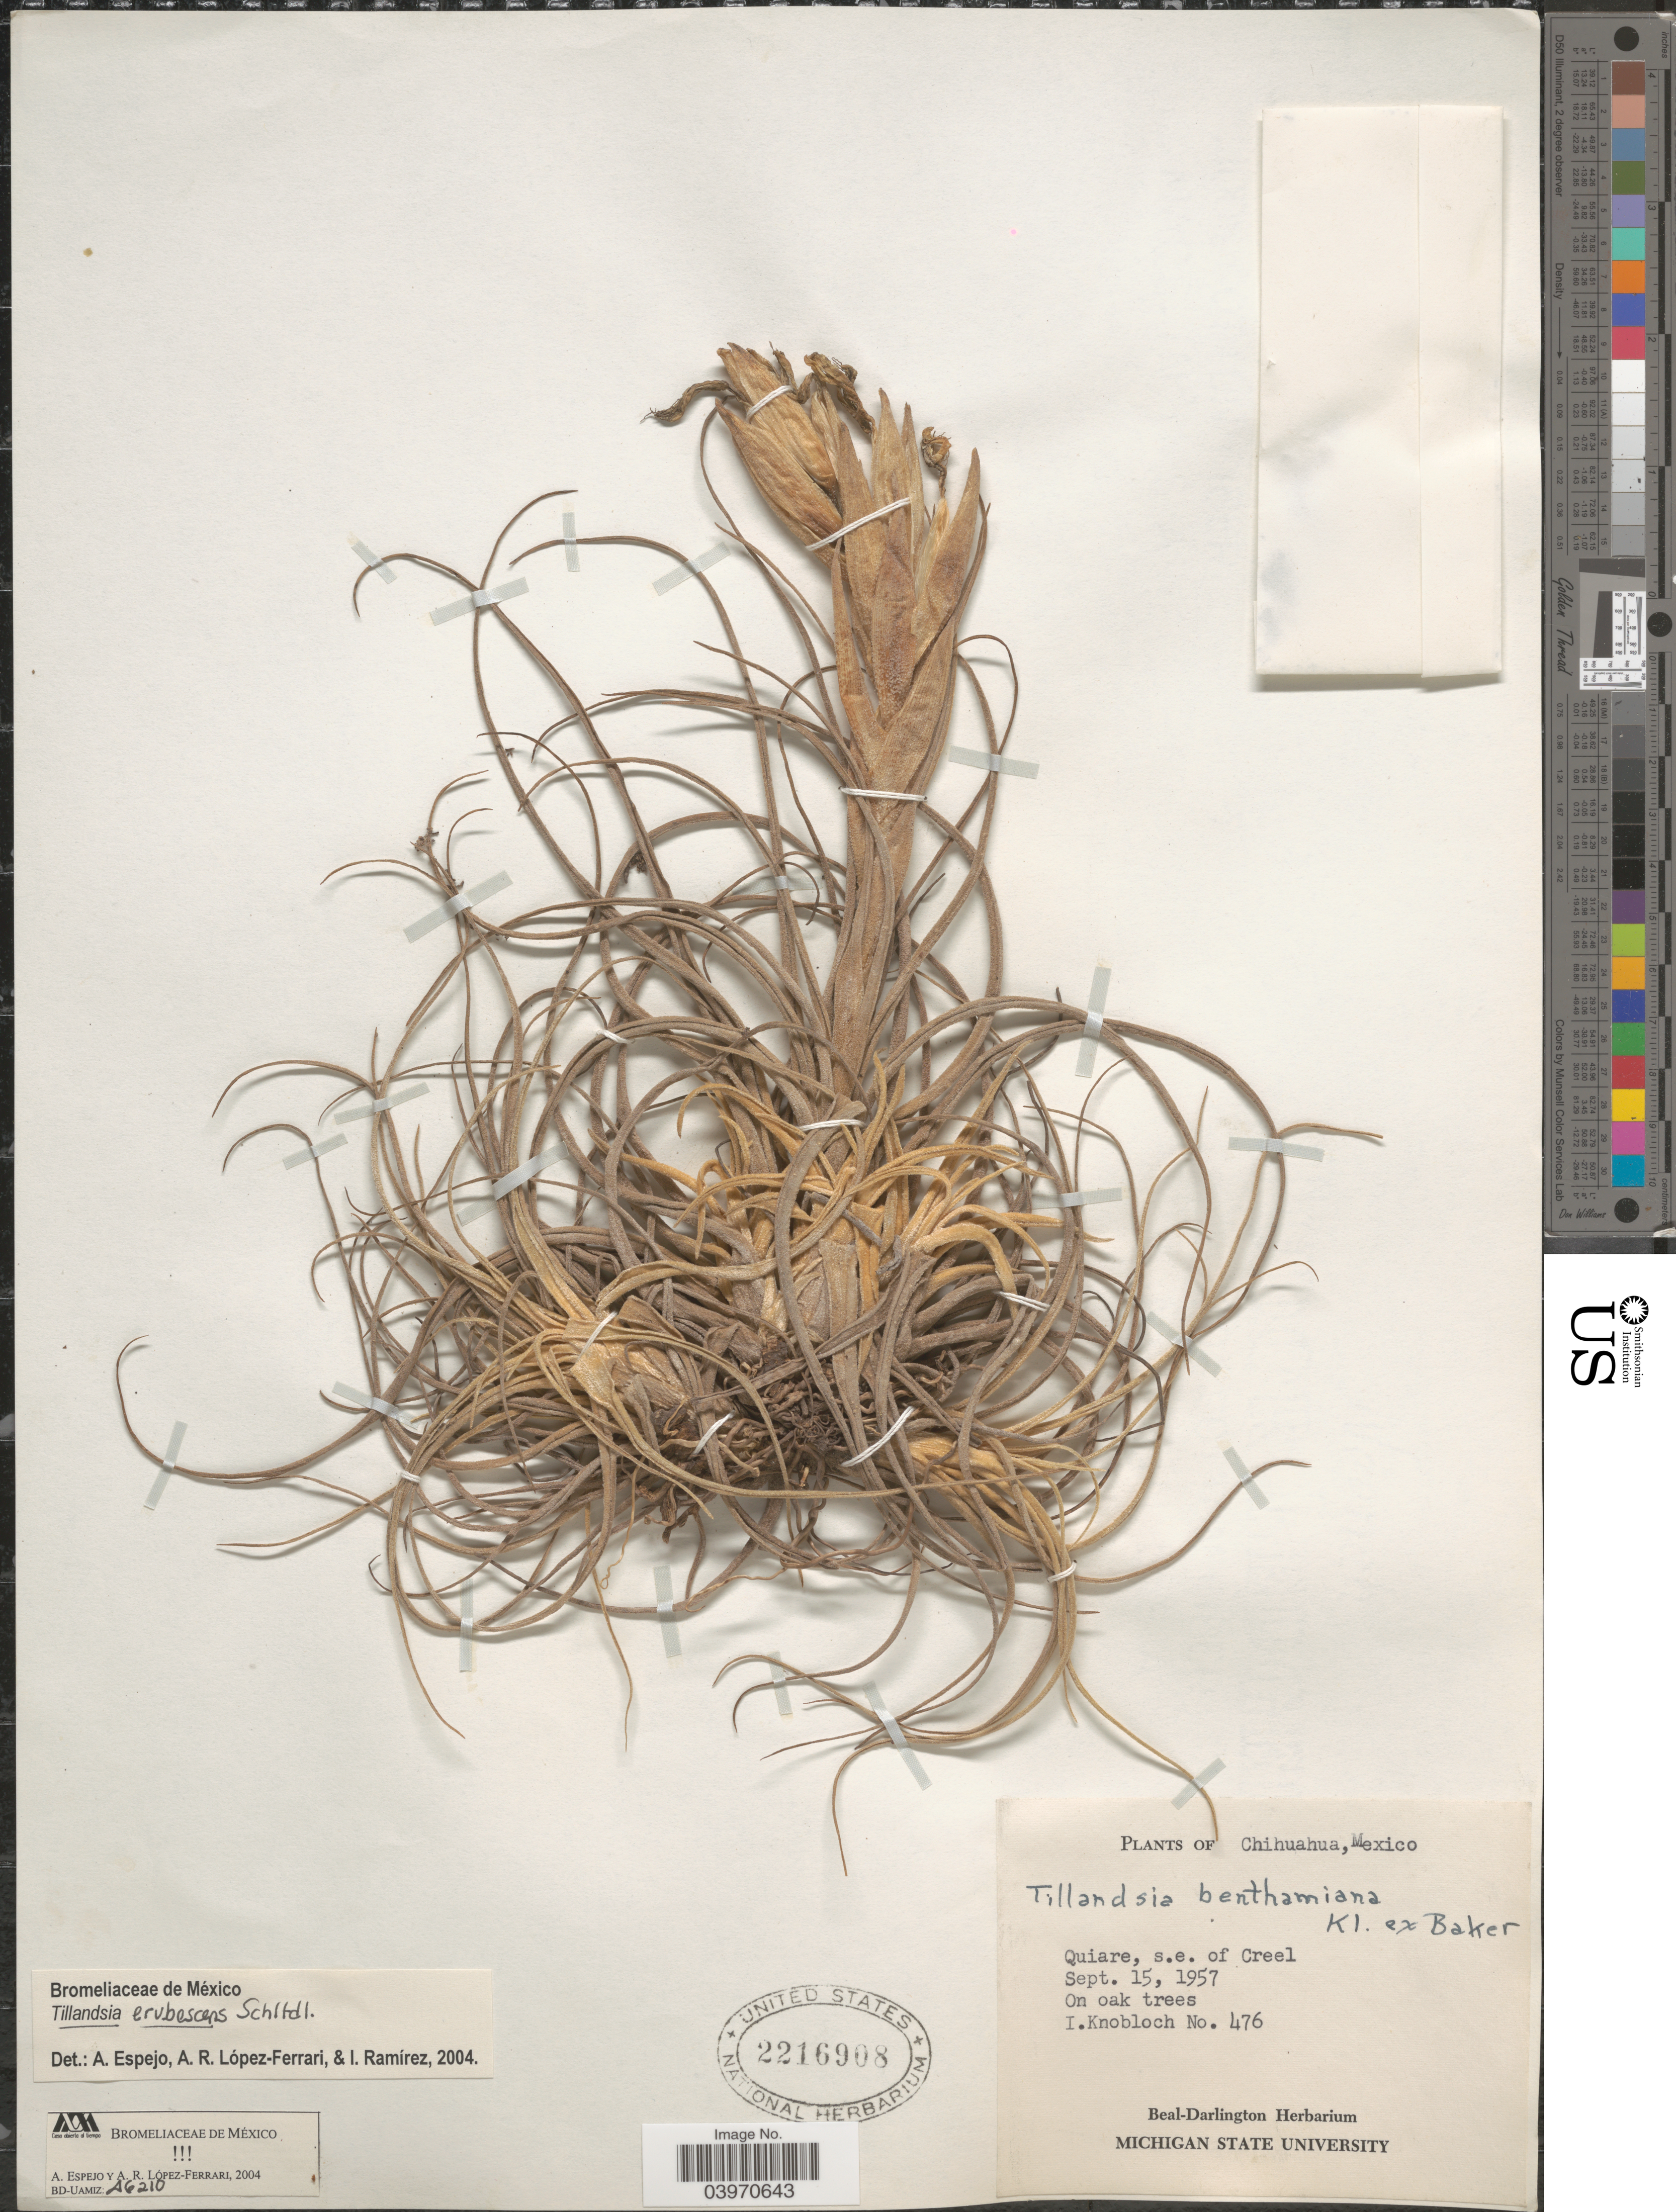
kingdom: Plantae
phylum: Tracheophyta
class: Liliopsida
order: Poales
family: Bromeliaceae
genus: Tillandsia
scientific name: Tillandsia erubescens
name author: Schltdl.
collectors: I. W. Knobloch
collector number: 476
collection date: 1957-09-15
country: Mexico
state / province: Chihuahua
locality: Quiare, s.e. of Creel. On oak trees.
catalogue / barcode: US 2216908